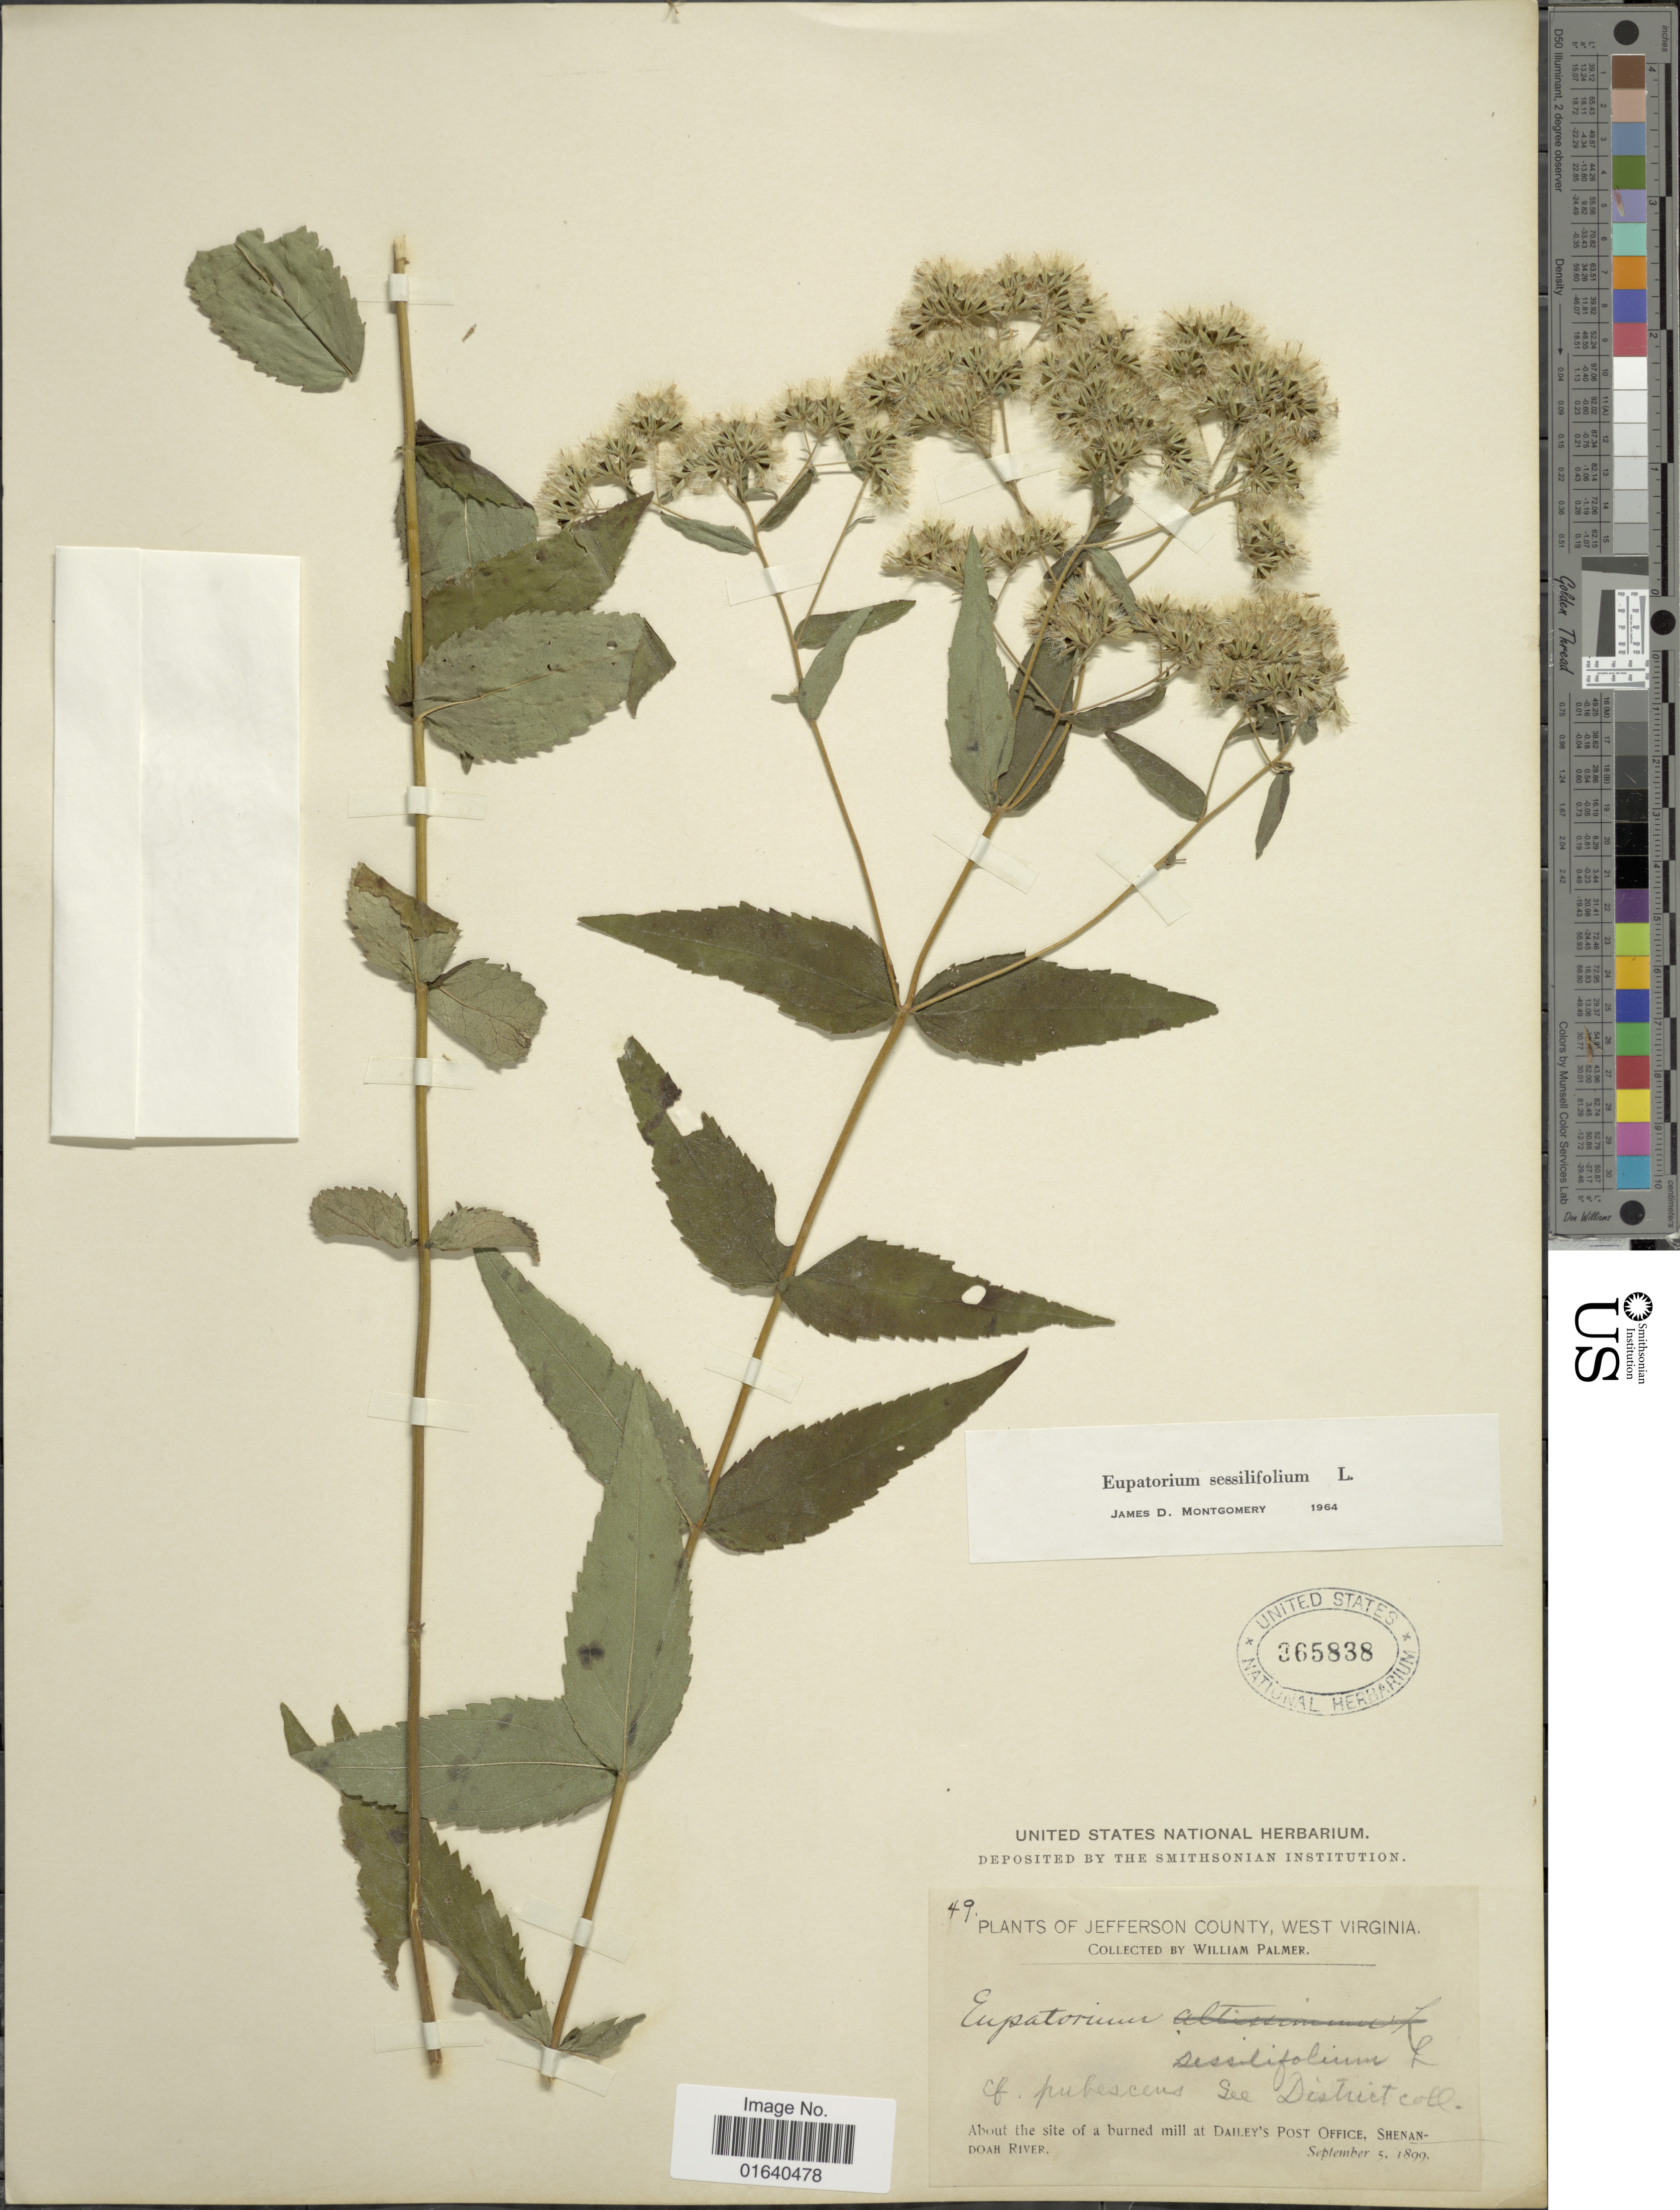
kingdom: Plantae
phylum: Tracheophyta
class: Magnoliopsida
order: Asterales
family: Asteraceae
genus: Eupatorium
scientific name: Eupatorium sessilifolium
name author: L.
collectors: W. Palmer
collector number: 49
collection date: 1899-09-05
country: United States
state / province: West Virginia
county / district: Jefferson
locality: Jefferson County, Gee District, About the site of a burned mill at Dailey's Post Office, Shenandoah River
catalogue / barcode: US 365838